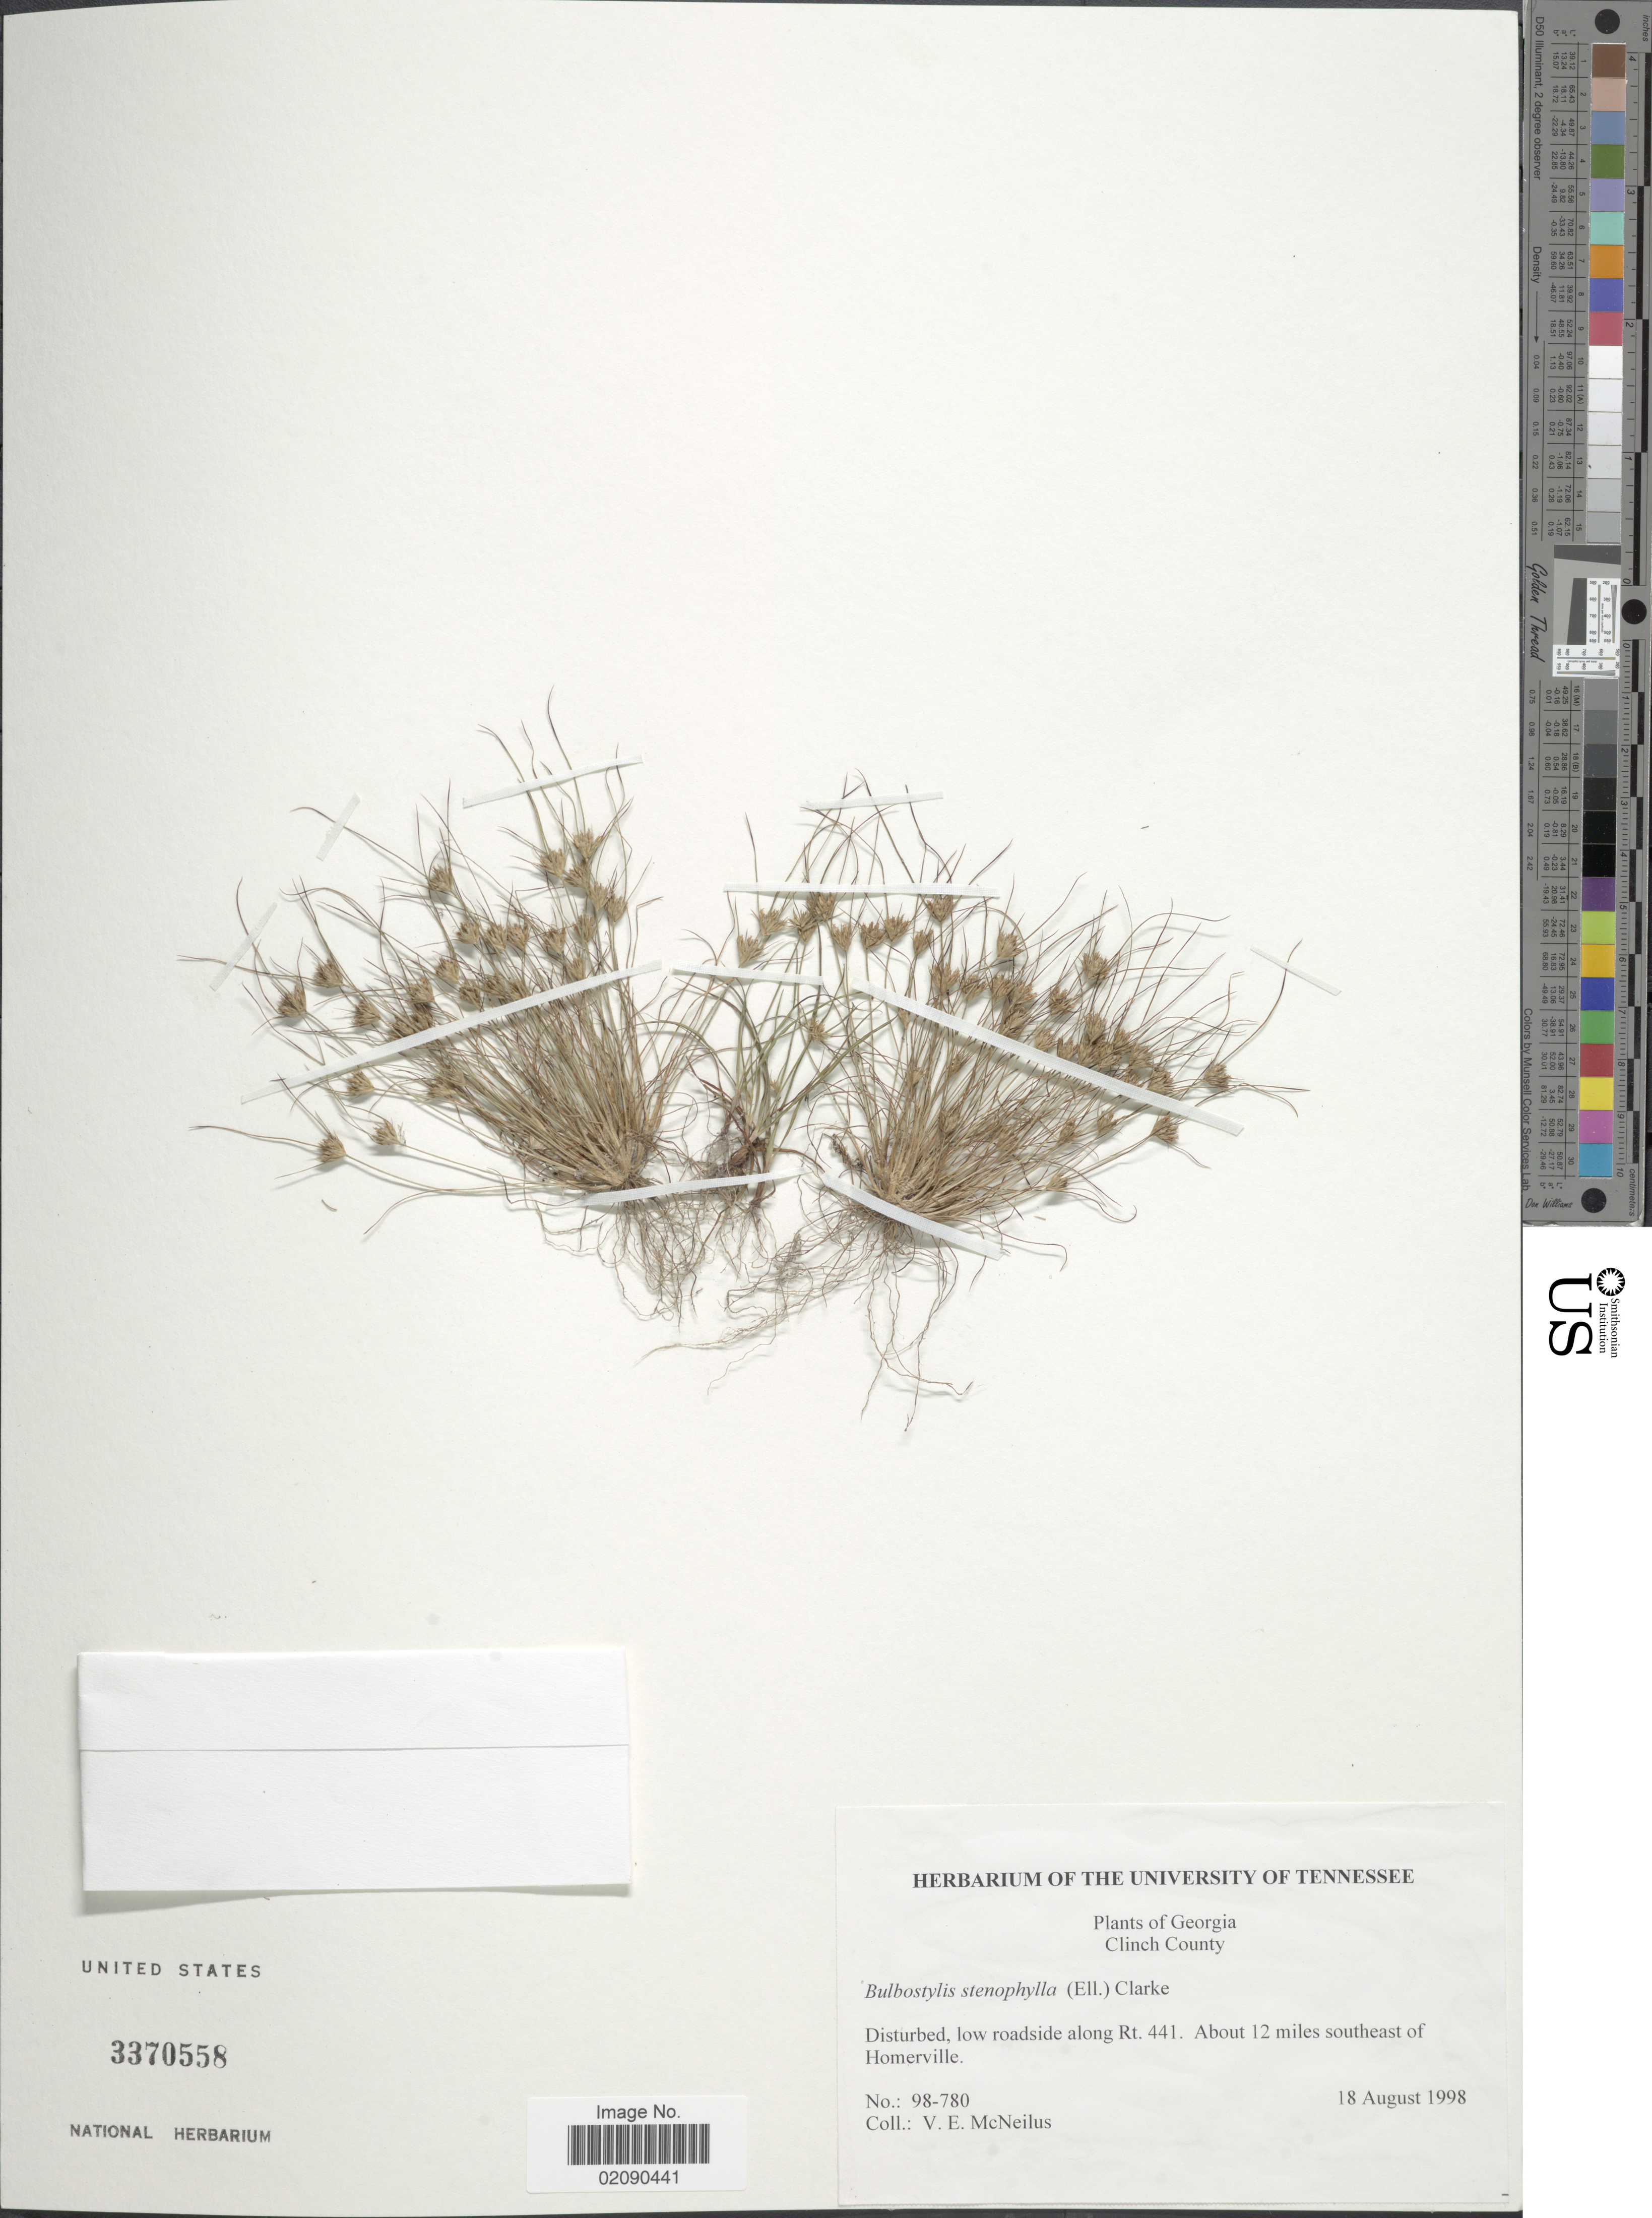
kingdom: Plantae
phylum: Tracheophyta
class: Liliopsida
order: Poales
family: Cyperaceae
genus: Bulbostylis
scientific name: Bulbostylis stenophylla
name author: (Elliott) C.B. Clarke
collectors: V. Mcneilus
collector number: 98-780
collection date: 1998-08-18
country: United States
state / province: Georgia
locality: Clinch County, Disturbed, low roadside along Rt. 441. About 12 miles southwest of Homerville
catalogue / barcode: US 3370558